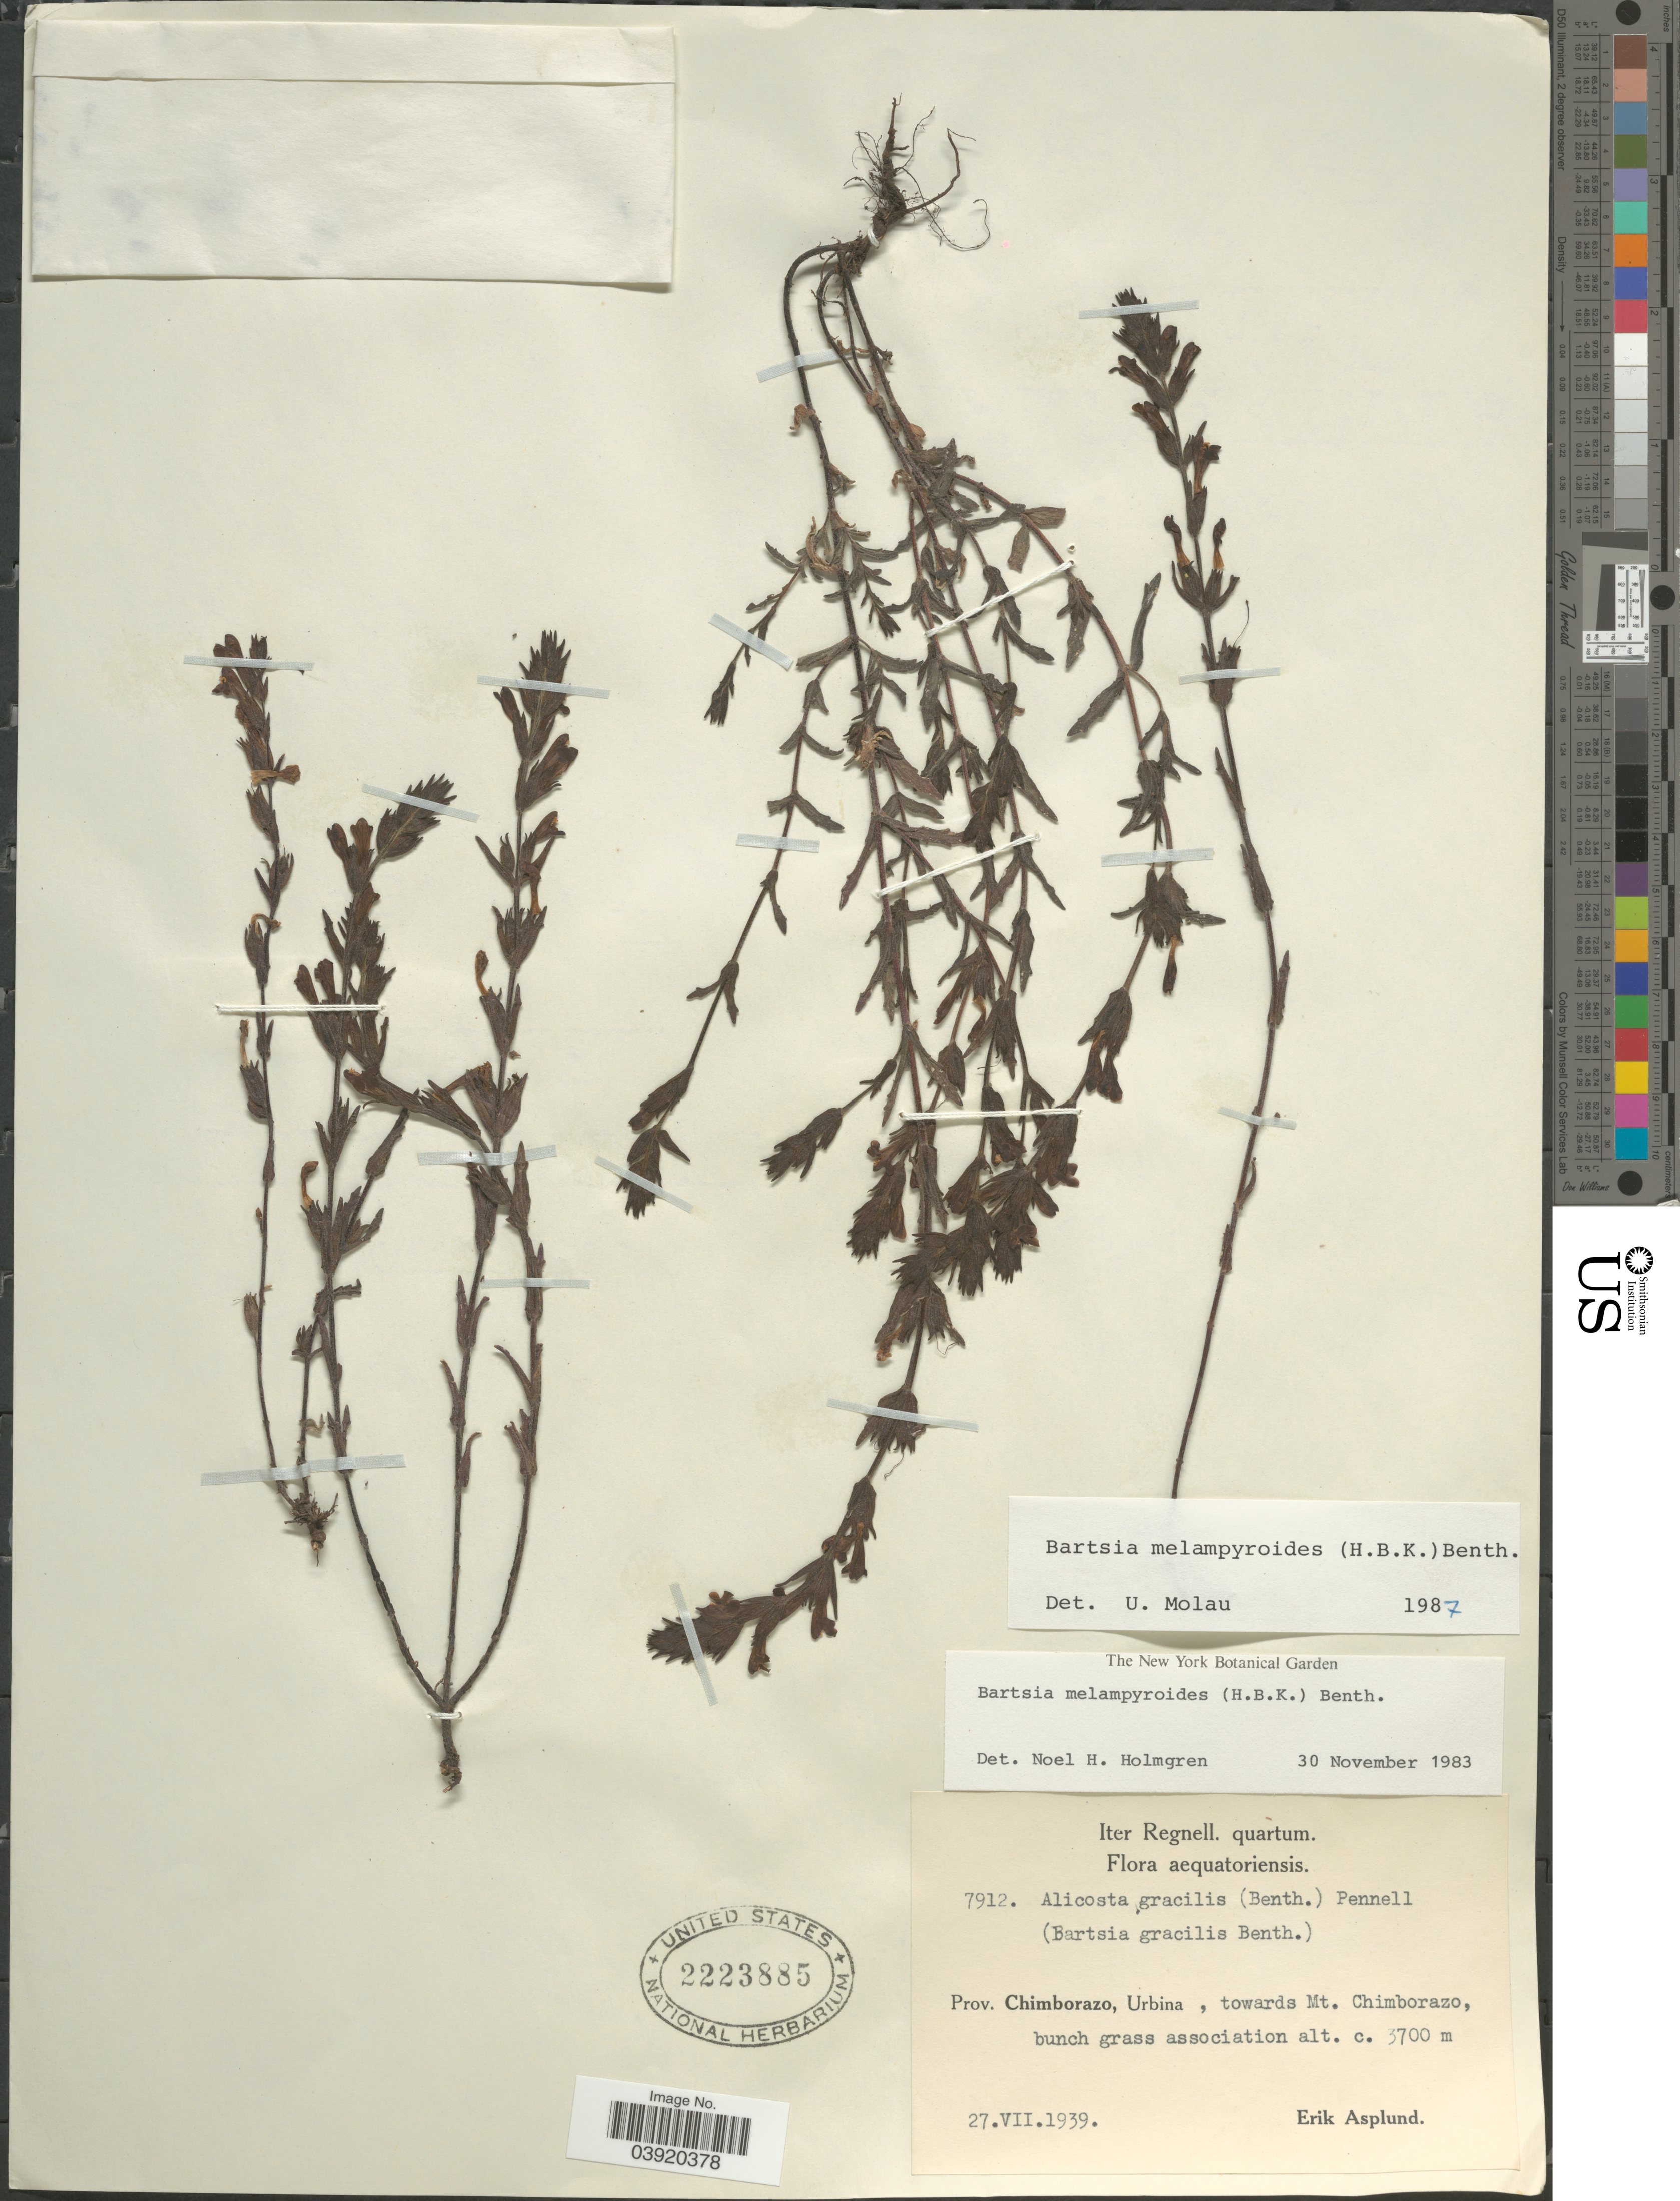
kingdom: Plantae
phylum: Tracheophyta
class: Magnoliopsida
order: Lamiales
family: Orobanchaceae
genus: Bartsia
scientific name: Bartsia melampyroides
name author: (Kunth) Benth.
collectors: E. Asplund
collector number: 7912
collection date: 1939-07-27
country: Ecuador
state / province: Chimborazo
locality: Urbina, towards Mt. Chimborazo.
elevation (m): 3700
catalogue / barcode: US 2223885